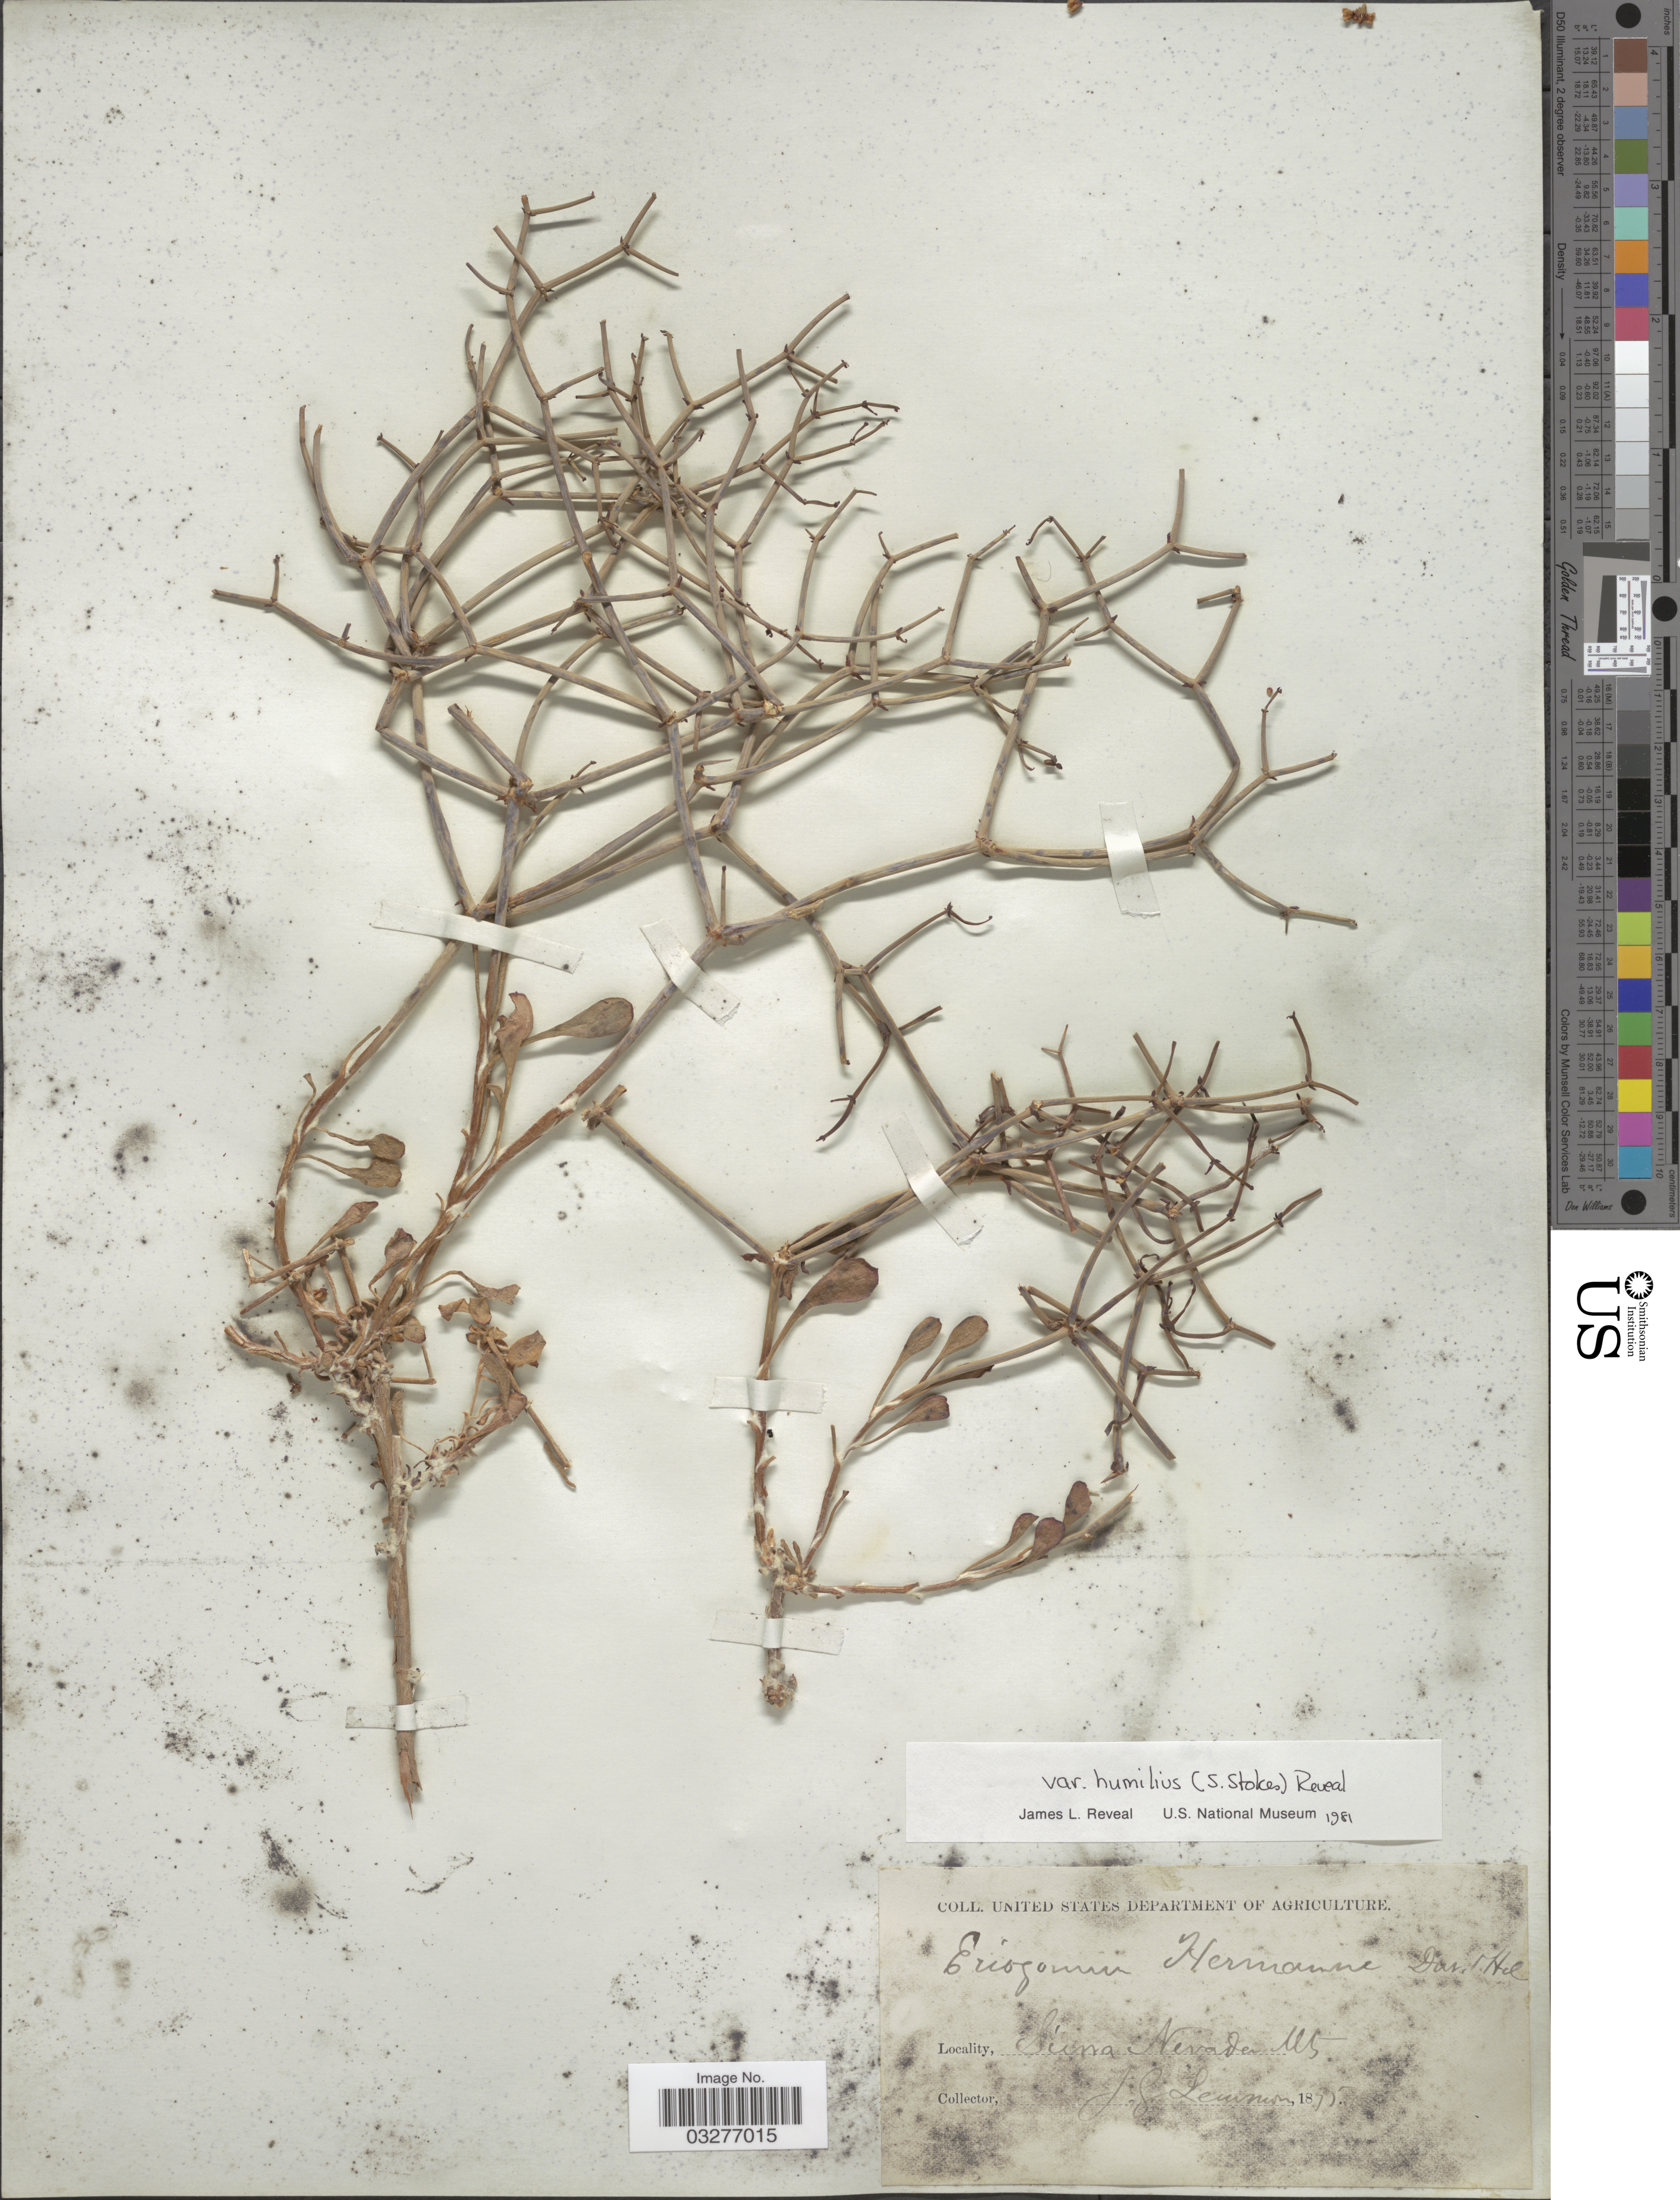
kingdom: Plantae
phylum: Tracheophyta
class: Magnoliopsida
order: Caryophyllales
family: Polygonaceae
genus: Eriogonum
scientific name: Eriogonum heermannii var. humilius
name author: (S. Stokes) Reveal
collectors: J. Lemmon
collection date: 1875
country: United States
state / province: California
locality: Sierra Nevada Mts.